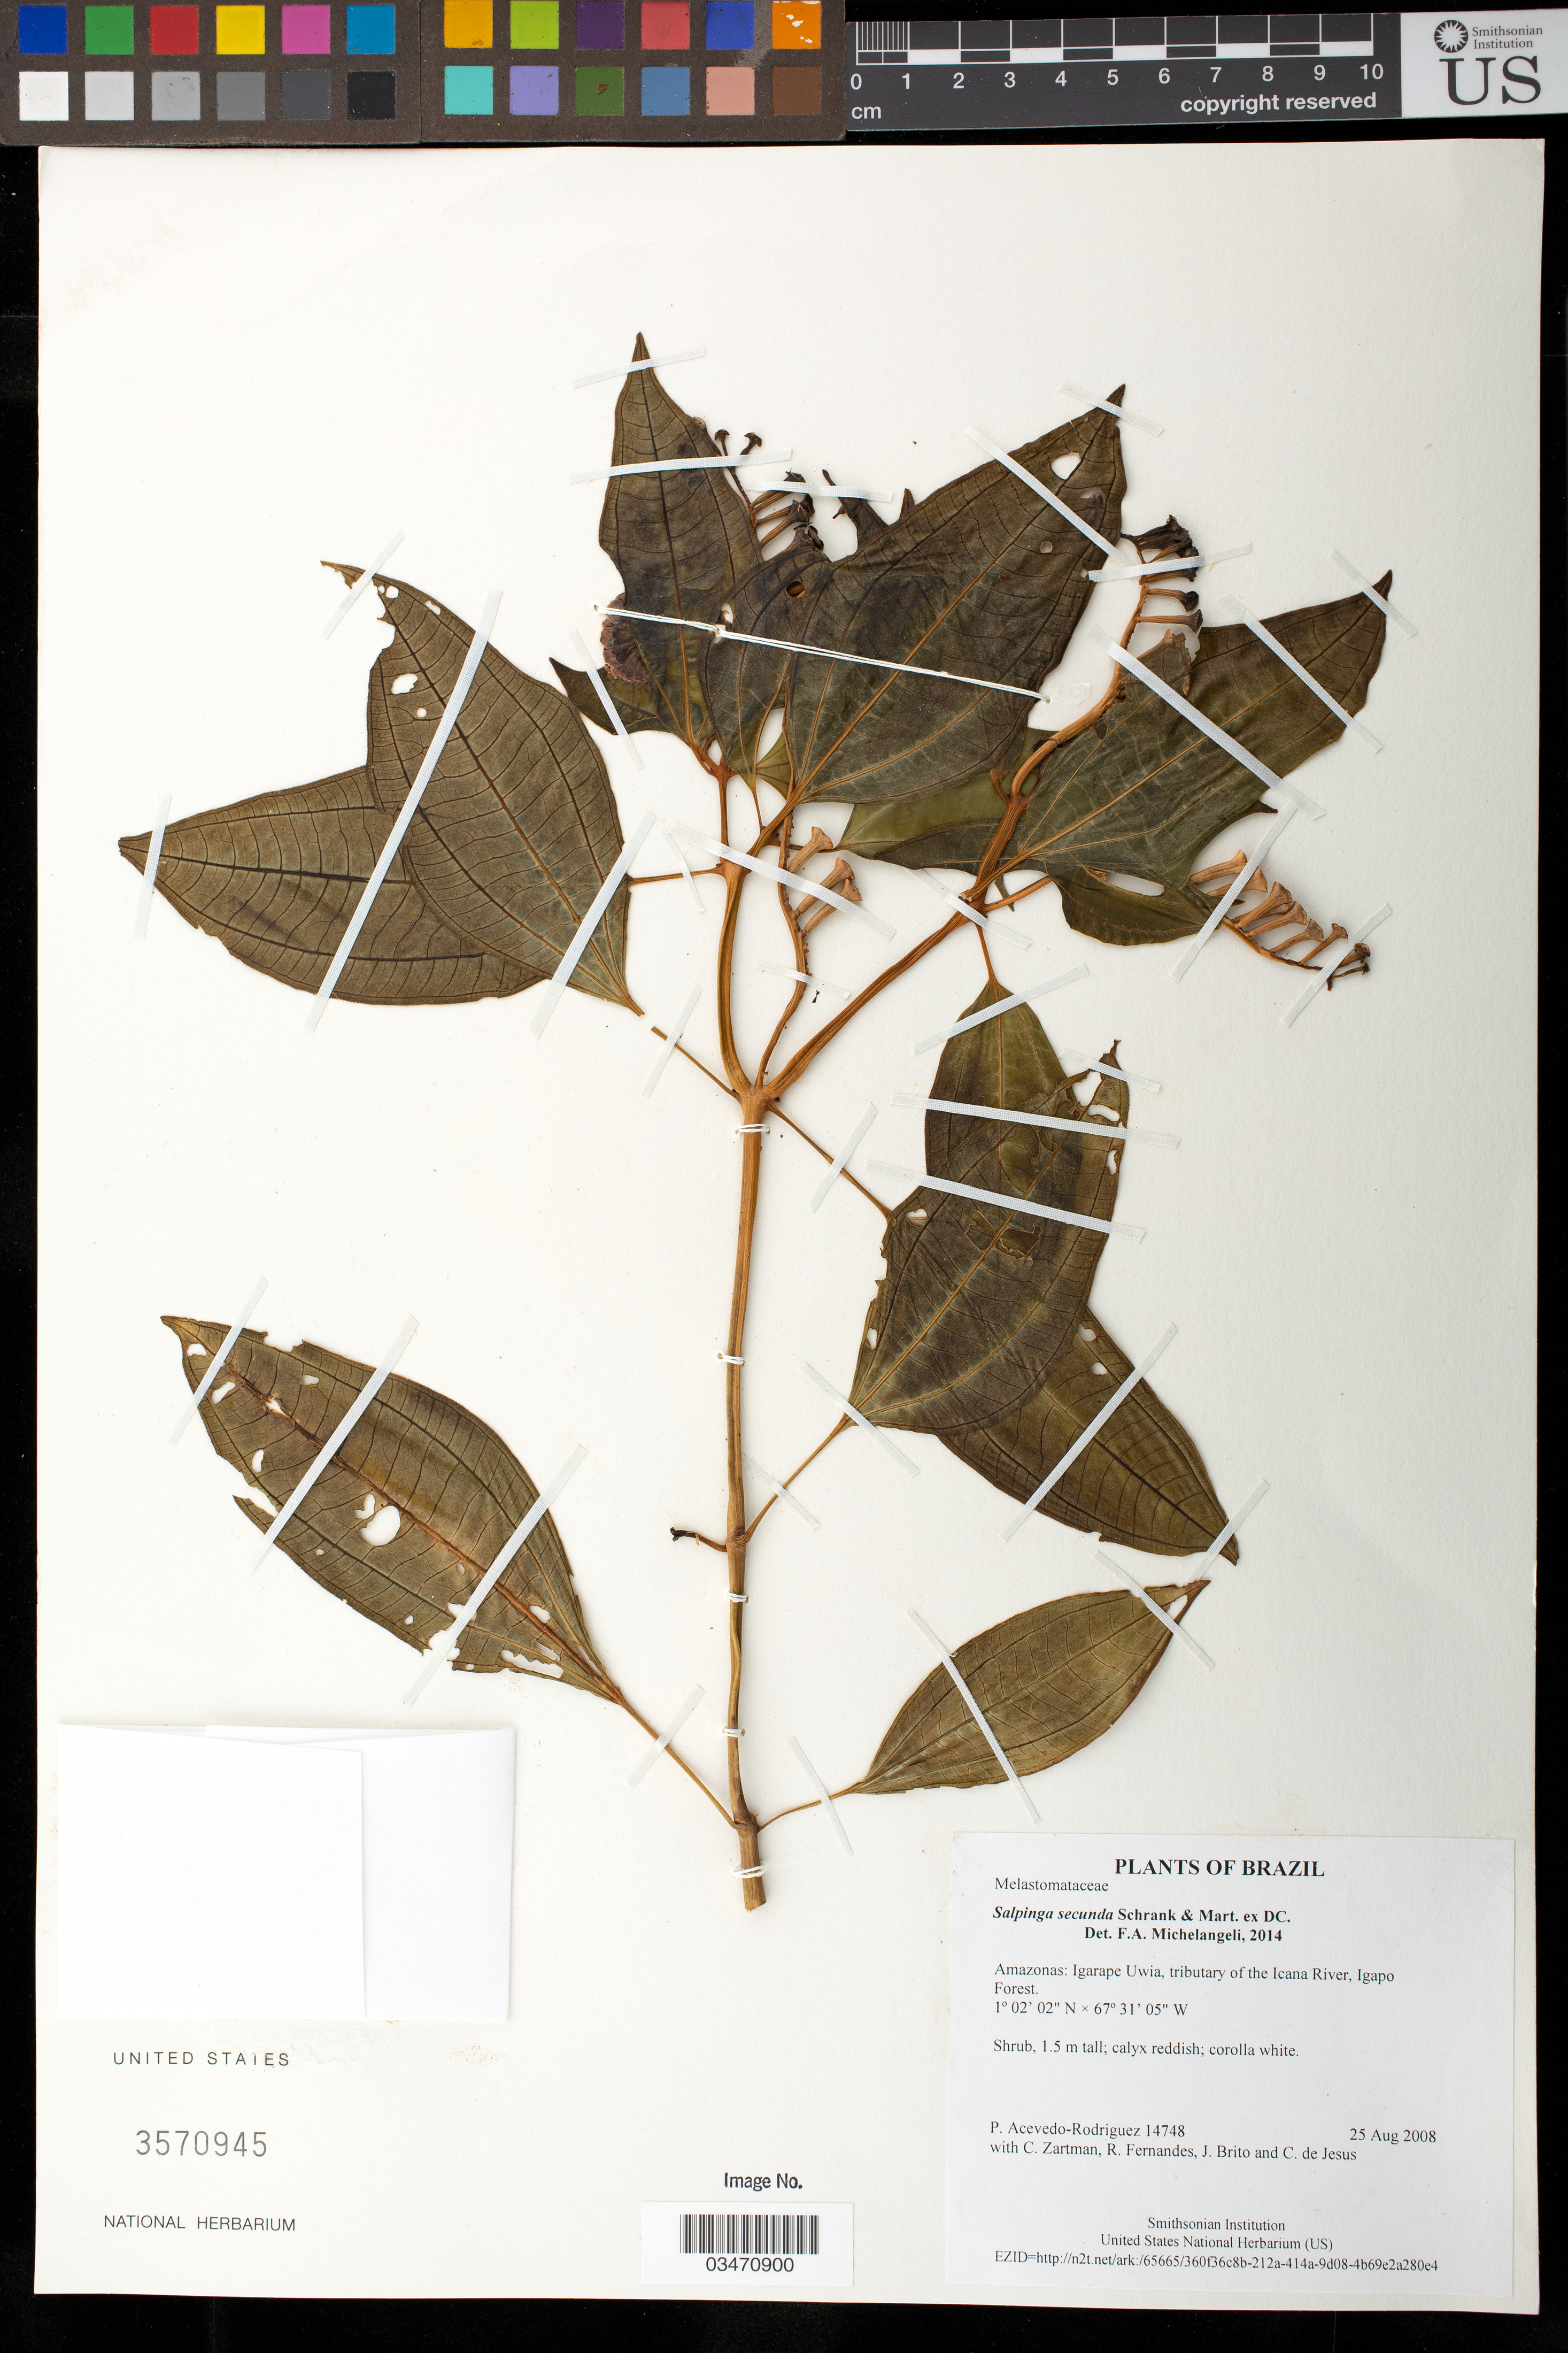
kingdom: Plantae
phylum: Tracheophyta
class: Magnoliopsida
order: Myrtales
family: Melastomataceae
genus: Salpinga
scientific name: Salpinga secunda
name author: Schrank & Mart. ex DC.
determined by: Michelangeli, F. A.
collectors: P. Acevedo-Rodr., C. Zartman, R. Fernandes, J. Brito & C. de Jesus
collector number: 14748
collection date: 2008-08-25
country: Brazil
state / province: Amazonas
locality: Igarape Uwia, tributary of the Icana River, Igapo Forest.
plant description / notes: US, NY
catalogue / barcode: US 3570945